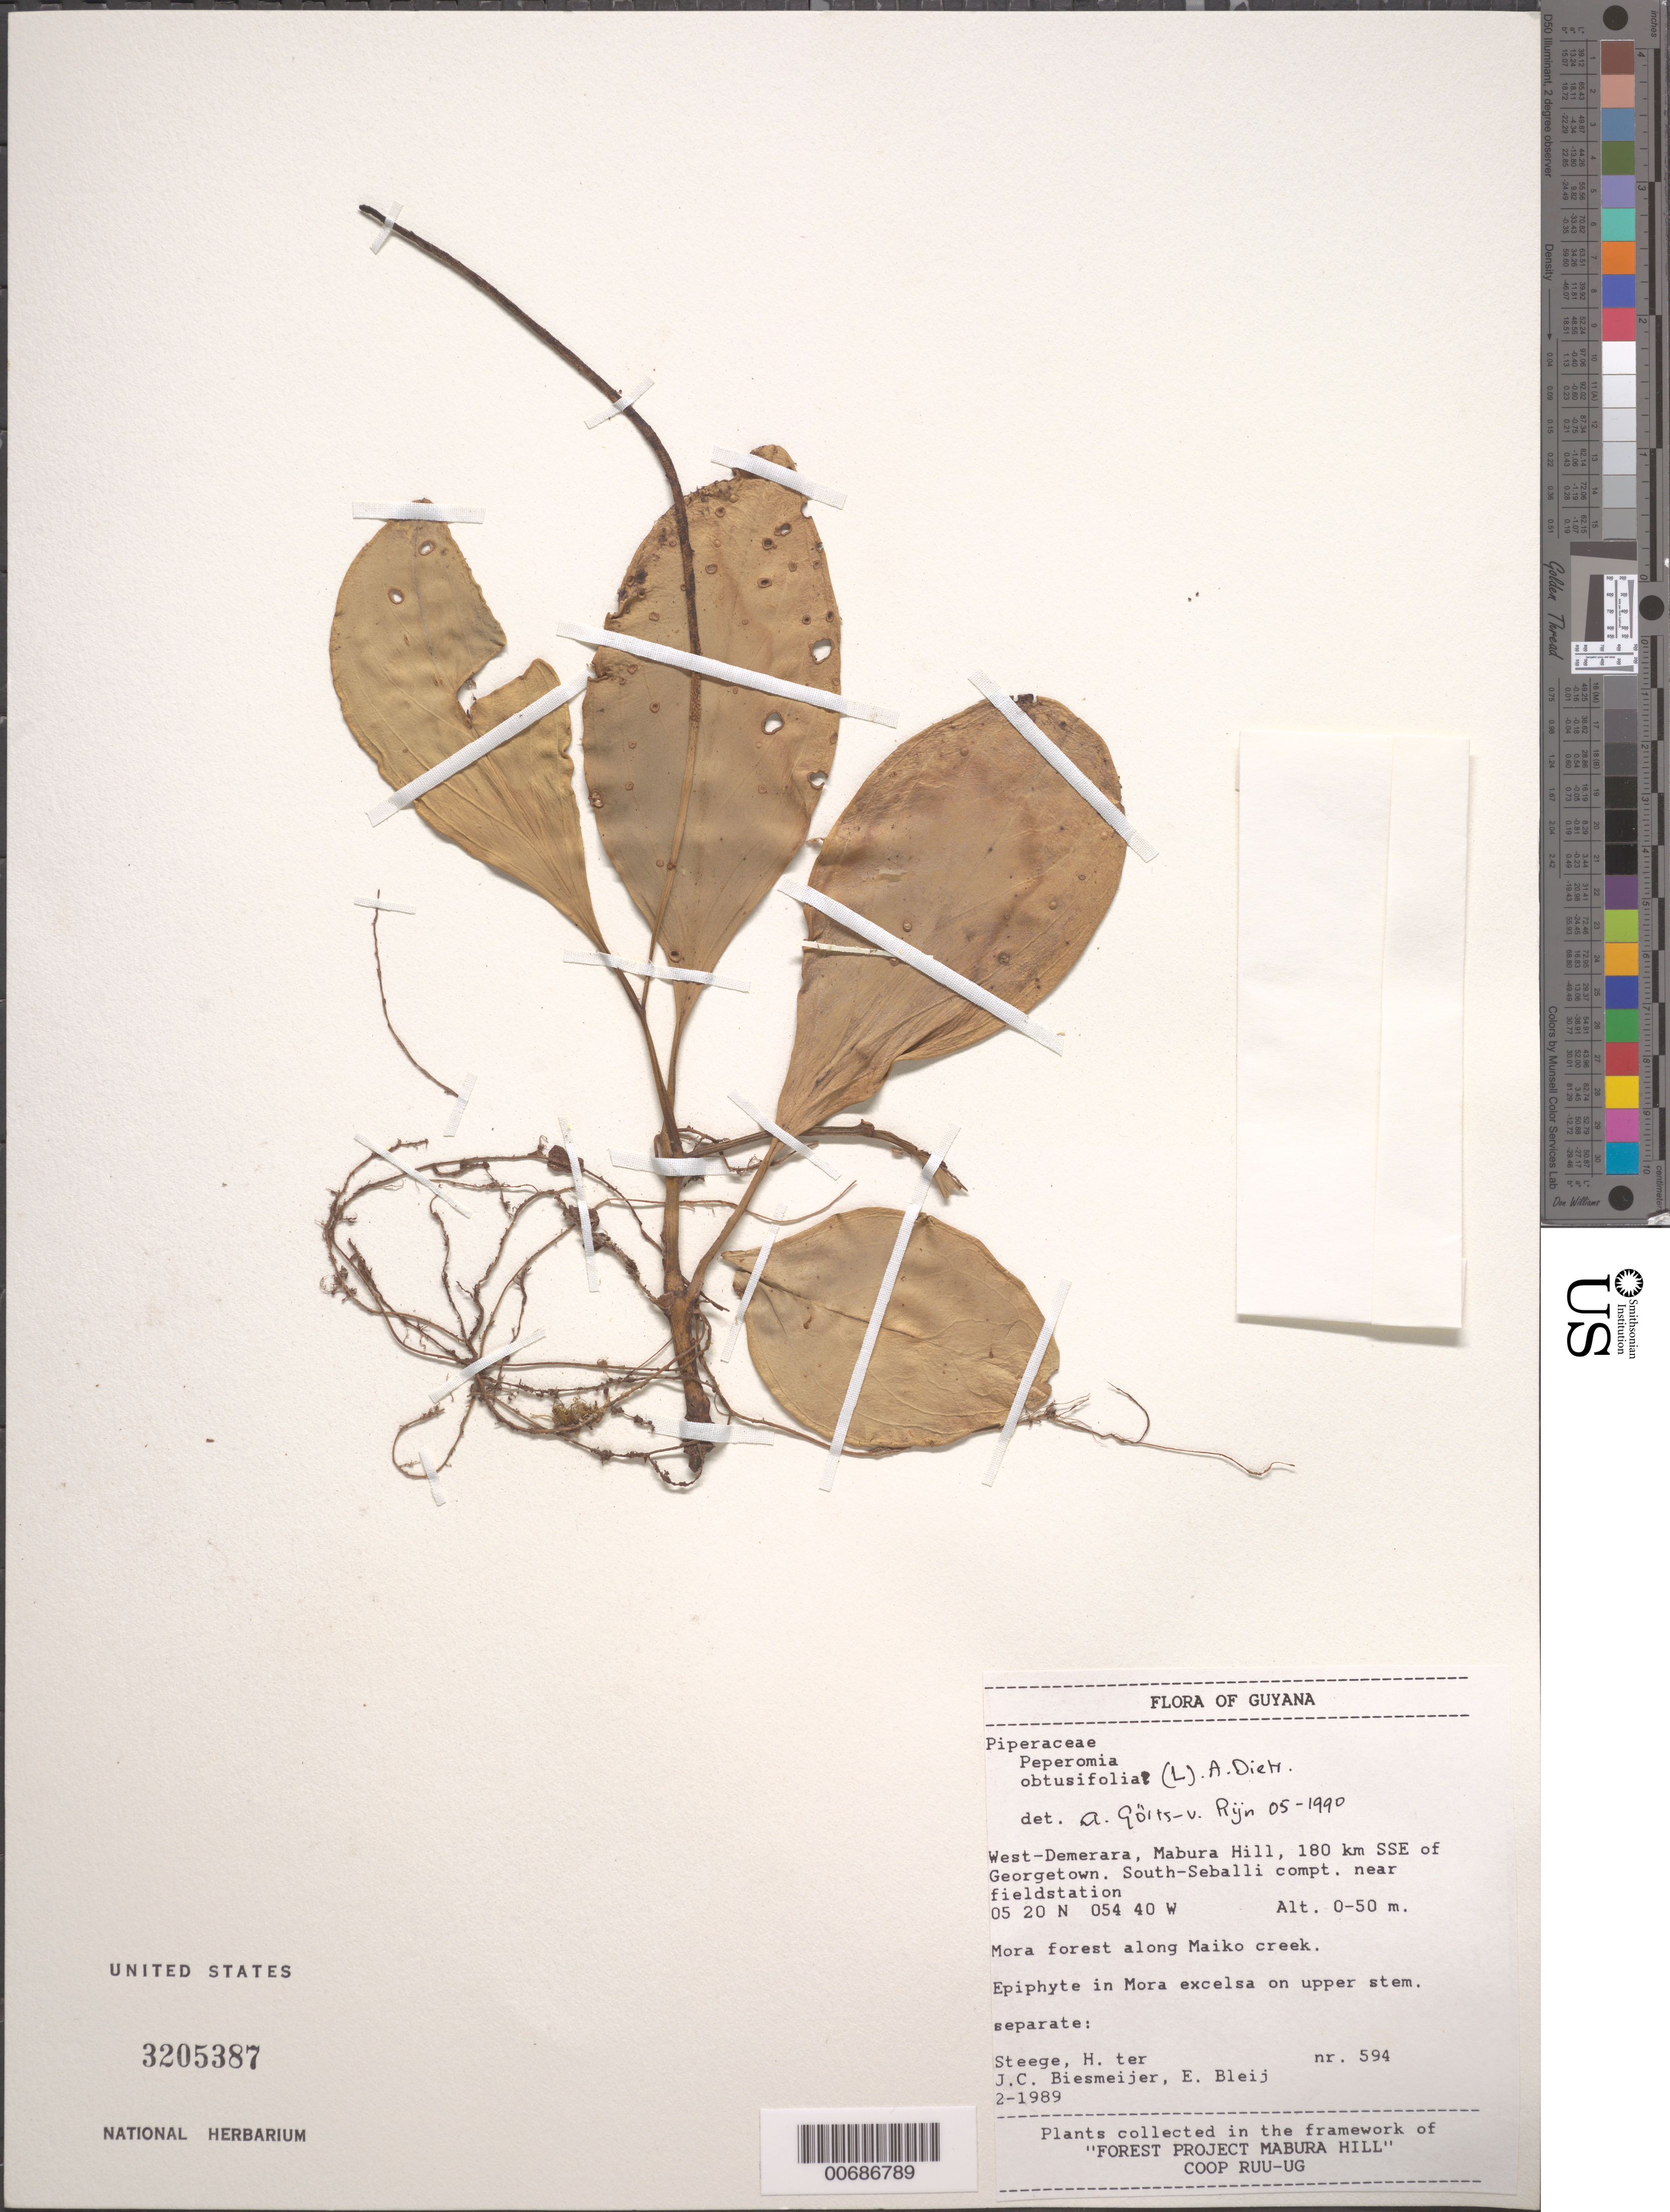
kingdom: Plantae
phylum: Tracheophyta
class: Magnoliopsida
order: Piperales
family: Piperaceae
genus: Peperomia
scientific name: Peperomia obtusifolia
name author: (L.) A. Dietr.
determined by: Görts-van Rijn, A. R. A.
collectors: H. ter Steege, J. Biesmeijer & E. Bleij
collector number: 594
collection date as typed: Feb-89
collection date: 1989-02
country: Guyana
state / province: U. Demerara-Berbice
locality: Mabura Hill, 180 km SSE of Georgetown, South Seballi compartment; near fieldstation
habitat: Mora forest along Maiko creek, in Mora excelsa in upper canopy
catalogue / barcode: US 3205387